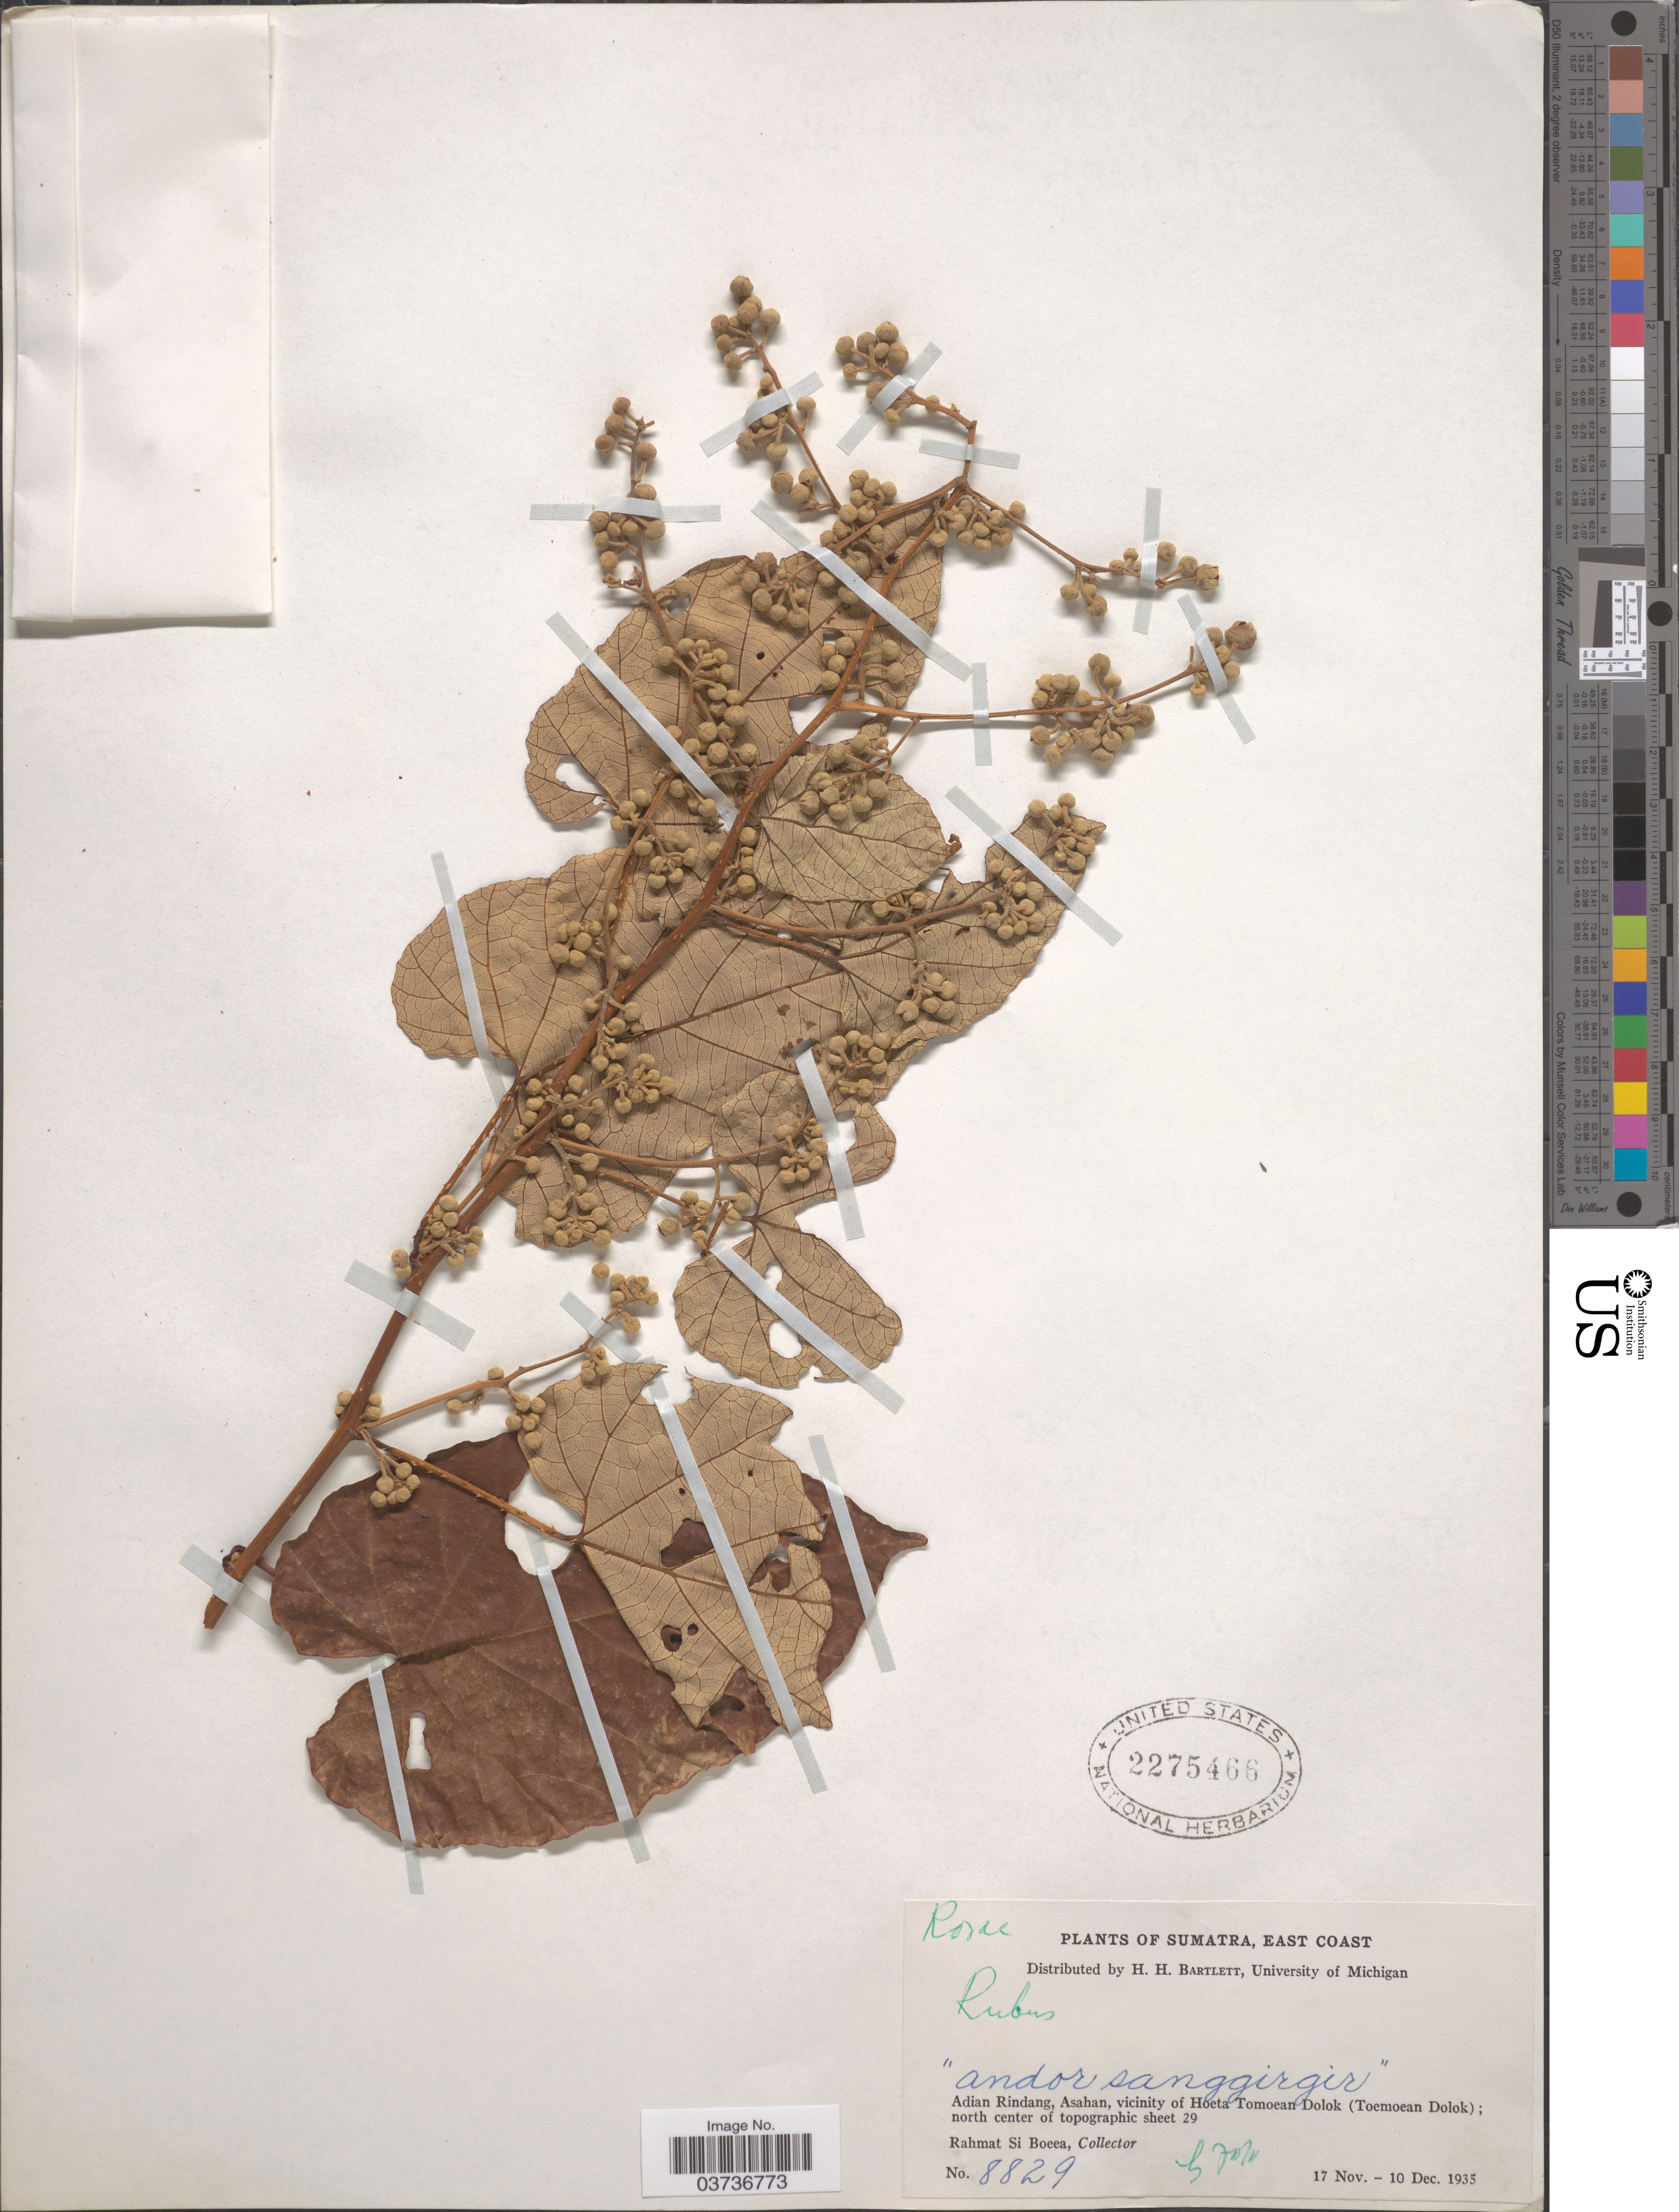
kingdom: Plantae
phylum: Tracheophyta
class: Magnoliopsida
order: Rosales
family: Rosaceae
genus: Rubus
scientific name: Rubus sp.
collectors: Rahmat Si Boeea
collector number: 8829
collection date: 1935-11-17/1935-12-10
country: Indonesia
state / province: Sumatra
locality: Sumatra, East Coast. Adian Rindang, Asahan, vicinity of Hoeta Tomoean Dolok (Toemoean Dolok); north center of topographic sheet 29.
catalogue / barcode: US 2275466